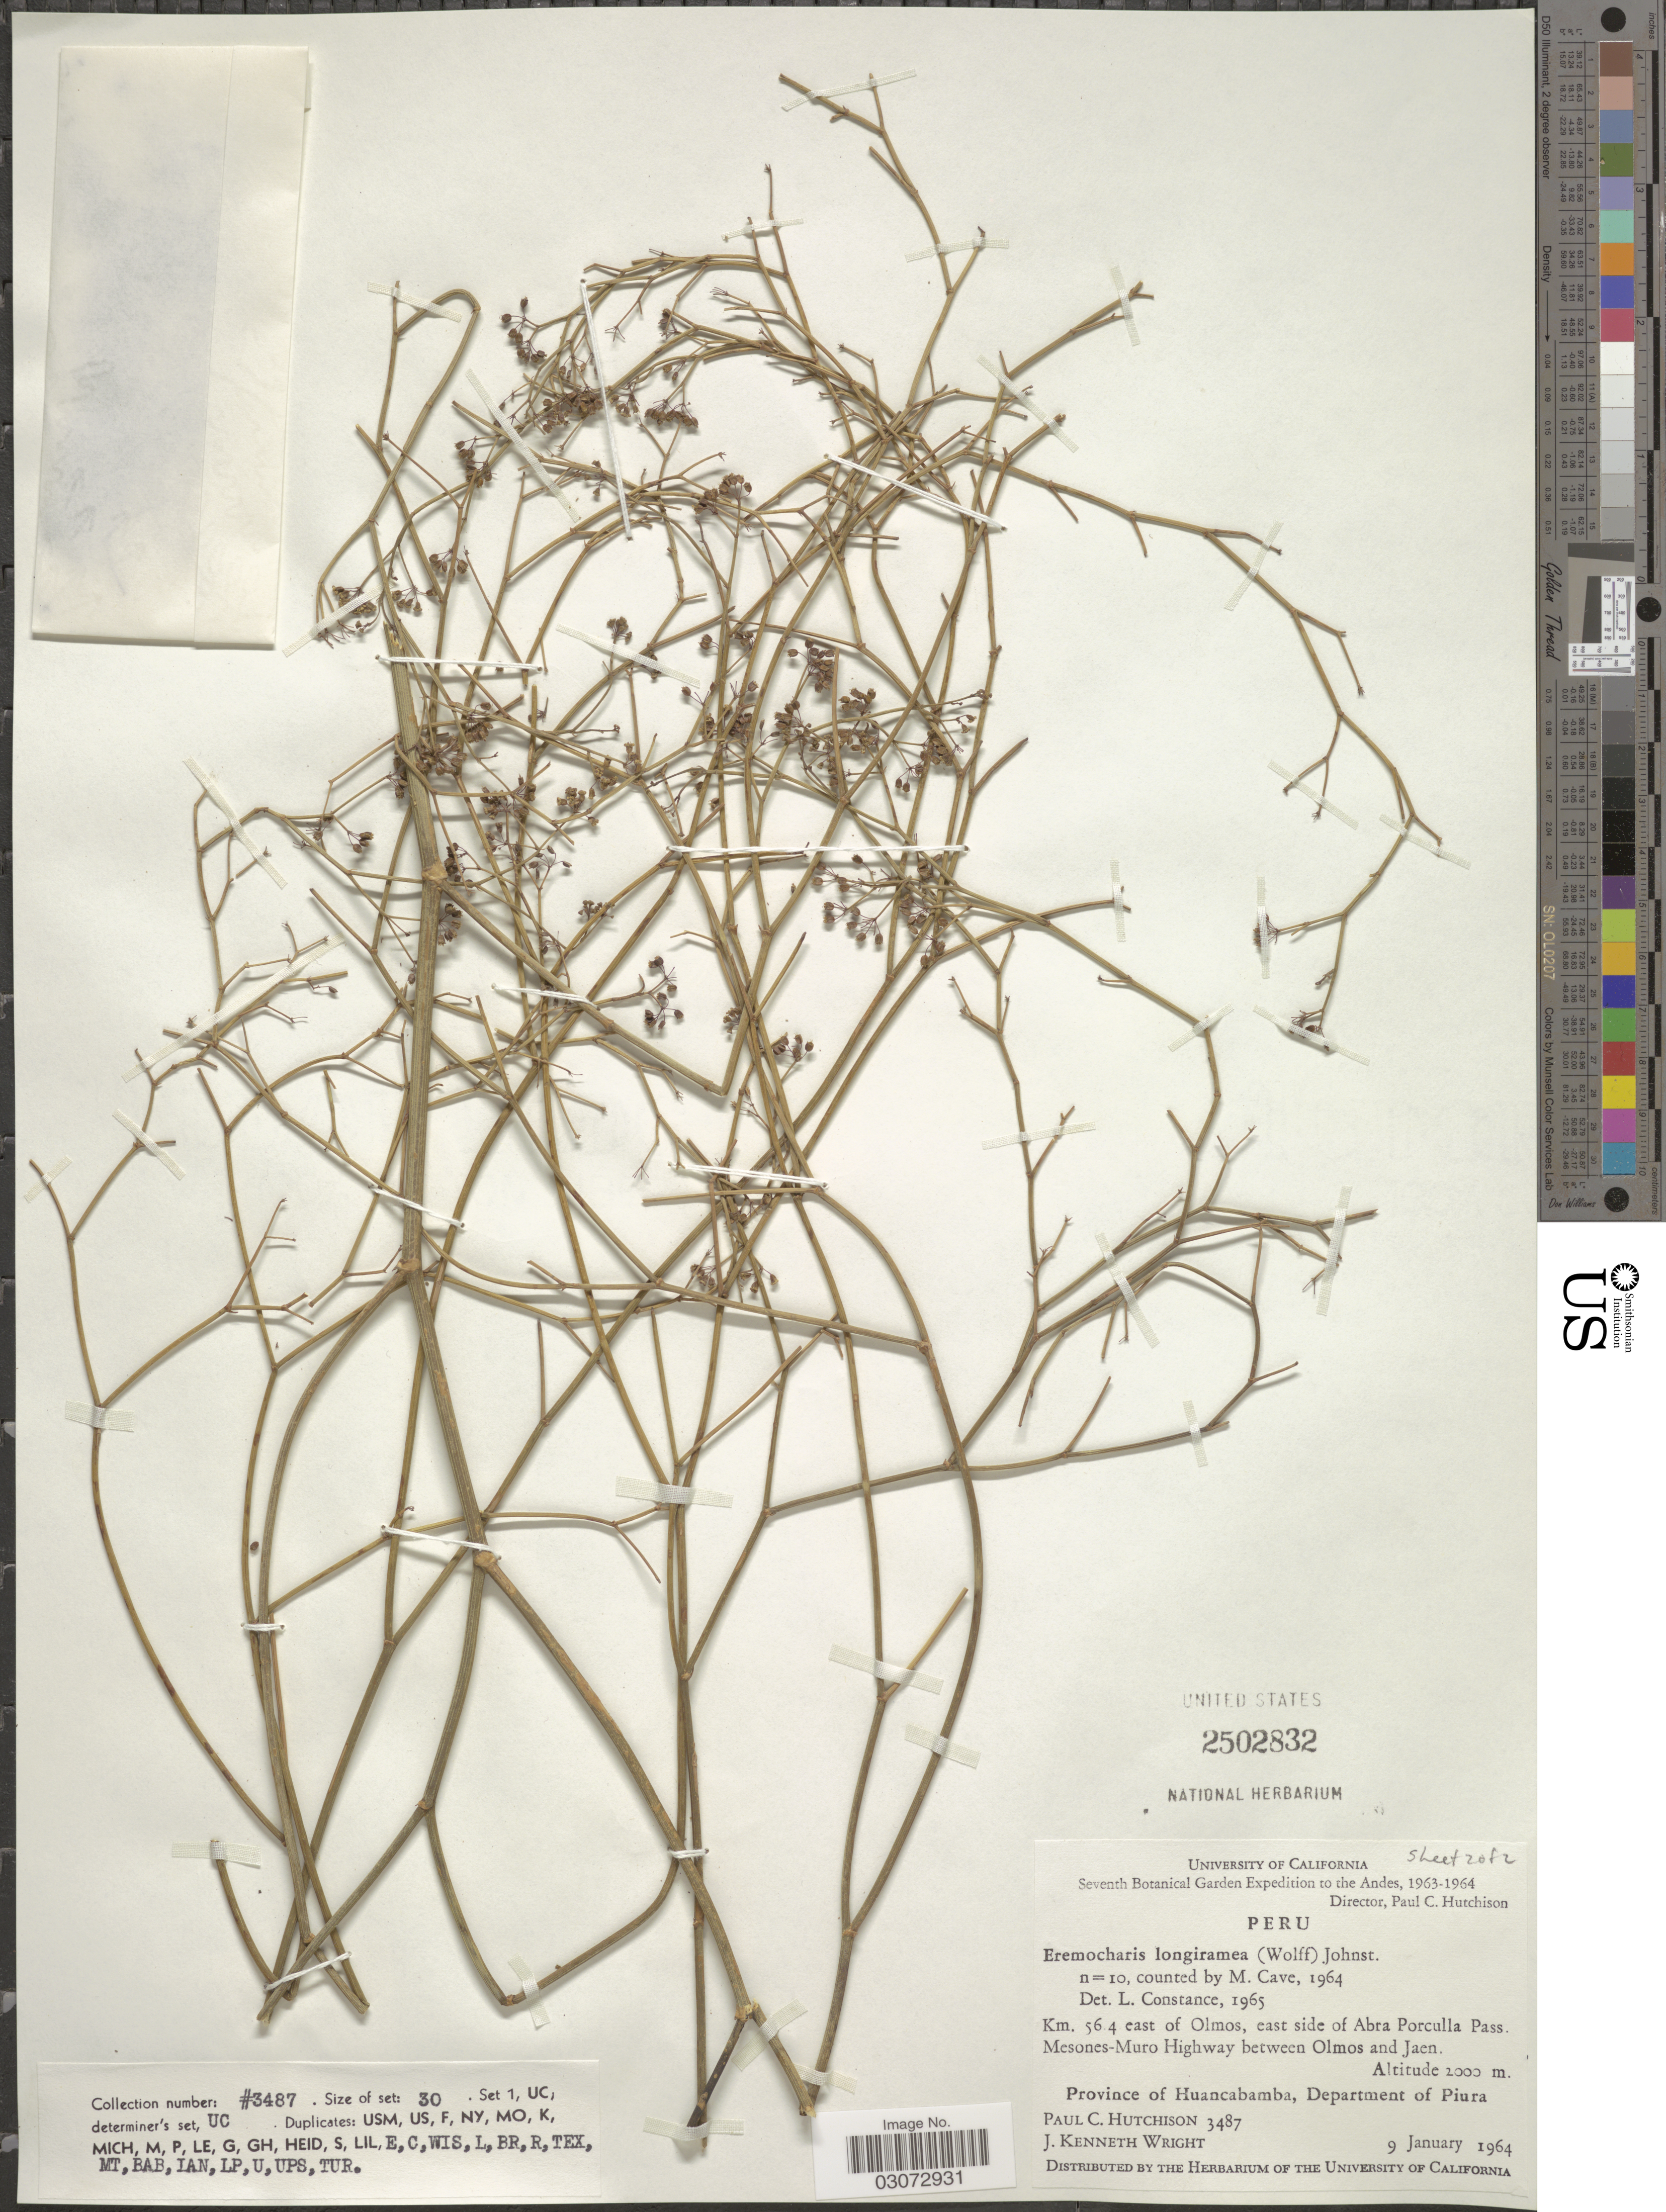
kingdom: Plantae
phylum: Tracheophyta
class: Magnoliopsida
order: Apiales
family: Apiaceae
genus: Eremocharis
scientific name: Eremocharis longiramea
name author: (Wolff) Johnst.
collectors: P. C. Hutchison & J. K. Wright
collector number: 3487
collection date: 1964-01-09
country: Peru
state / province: Piura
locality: Andes. Km. 56.4 east of Olmos, east side of Abra Porculla Pass. Mesones-Muro Highway between Olmos and Jaen. Province of Huancabamba, Department of Piura.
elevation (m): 2000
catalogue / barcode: US 2502832